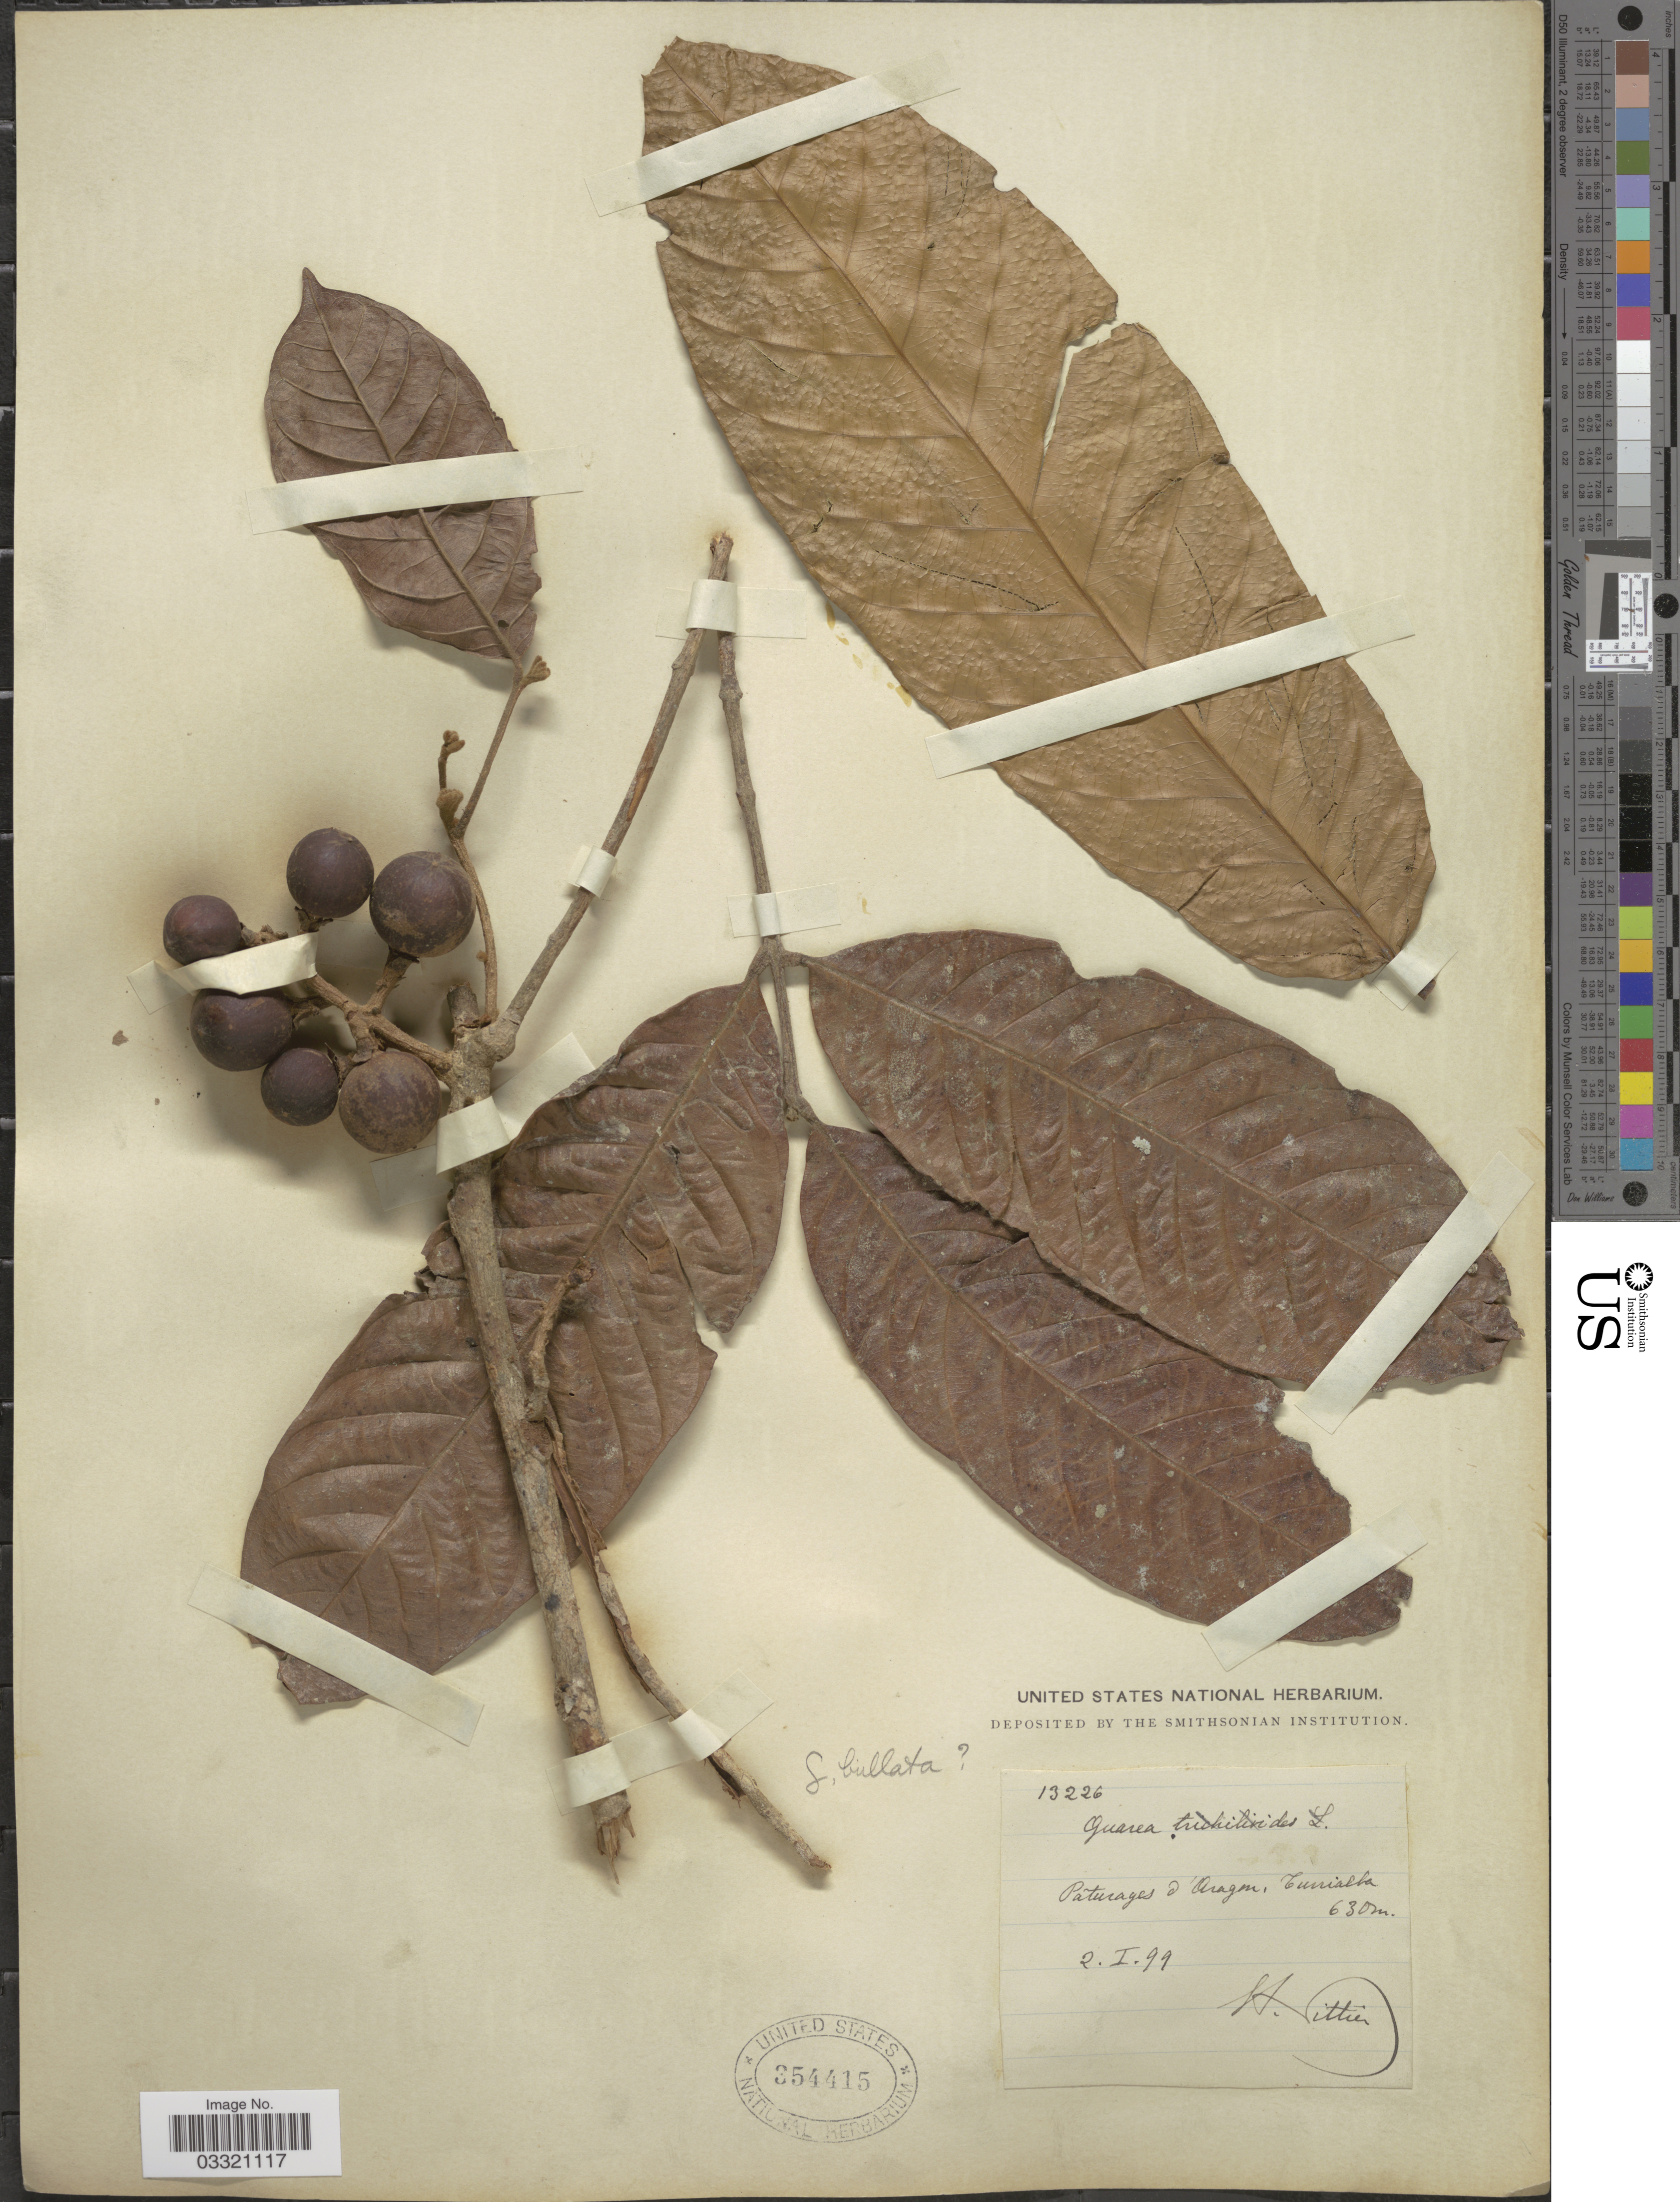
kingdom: Plantae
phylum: Tracheophyta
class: Magnoliopsida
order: Sapindales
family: Meliaceae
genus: Guarea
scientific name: Guarea bullata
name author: Radlk.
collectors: H. F. Pittier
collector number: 13226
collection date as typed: Transcribed d/m/y: 2/1/99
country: Costa Rica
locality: Paturages d'Aragon, Turrialba.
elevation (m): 630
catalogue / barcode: US 354415